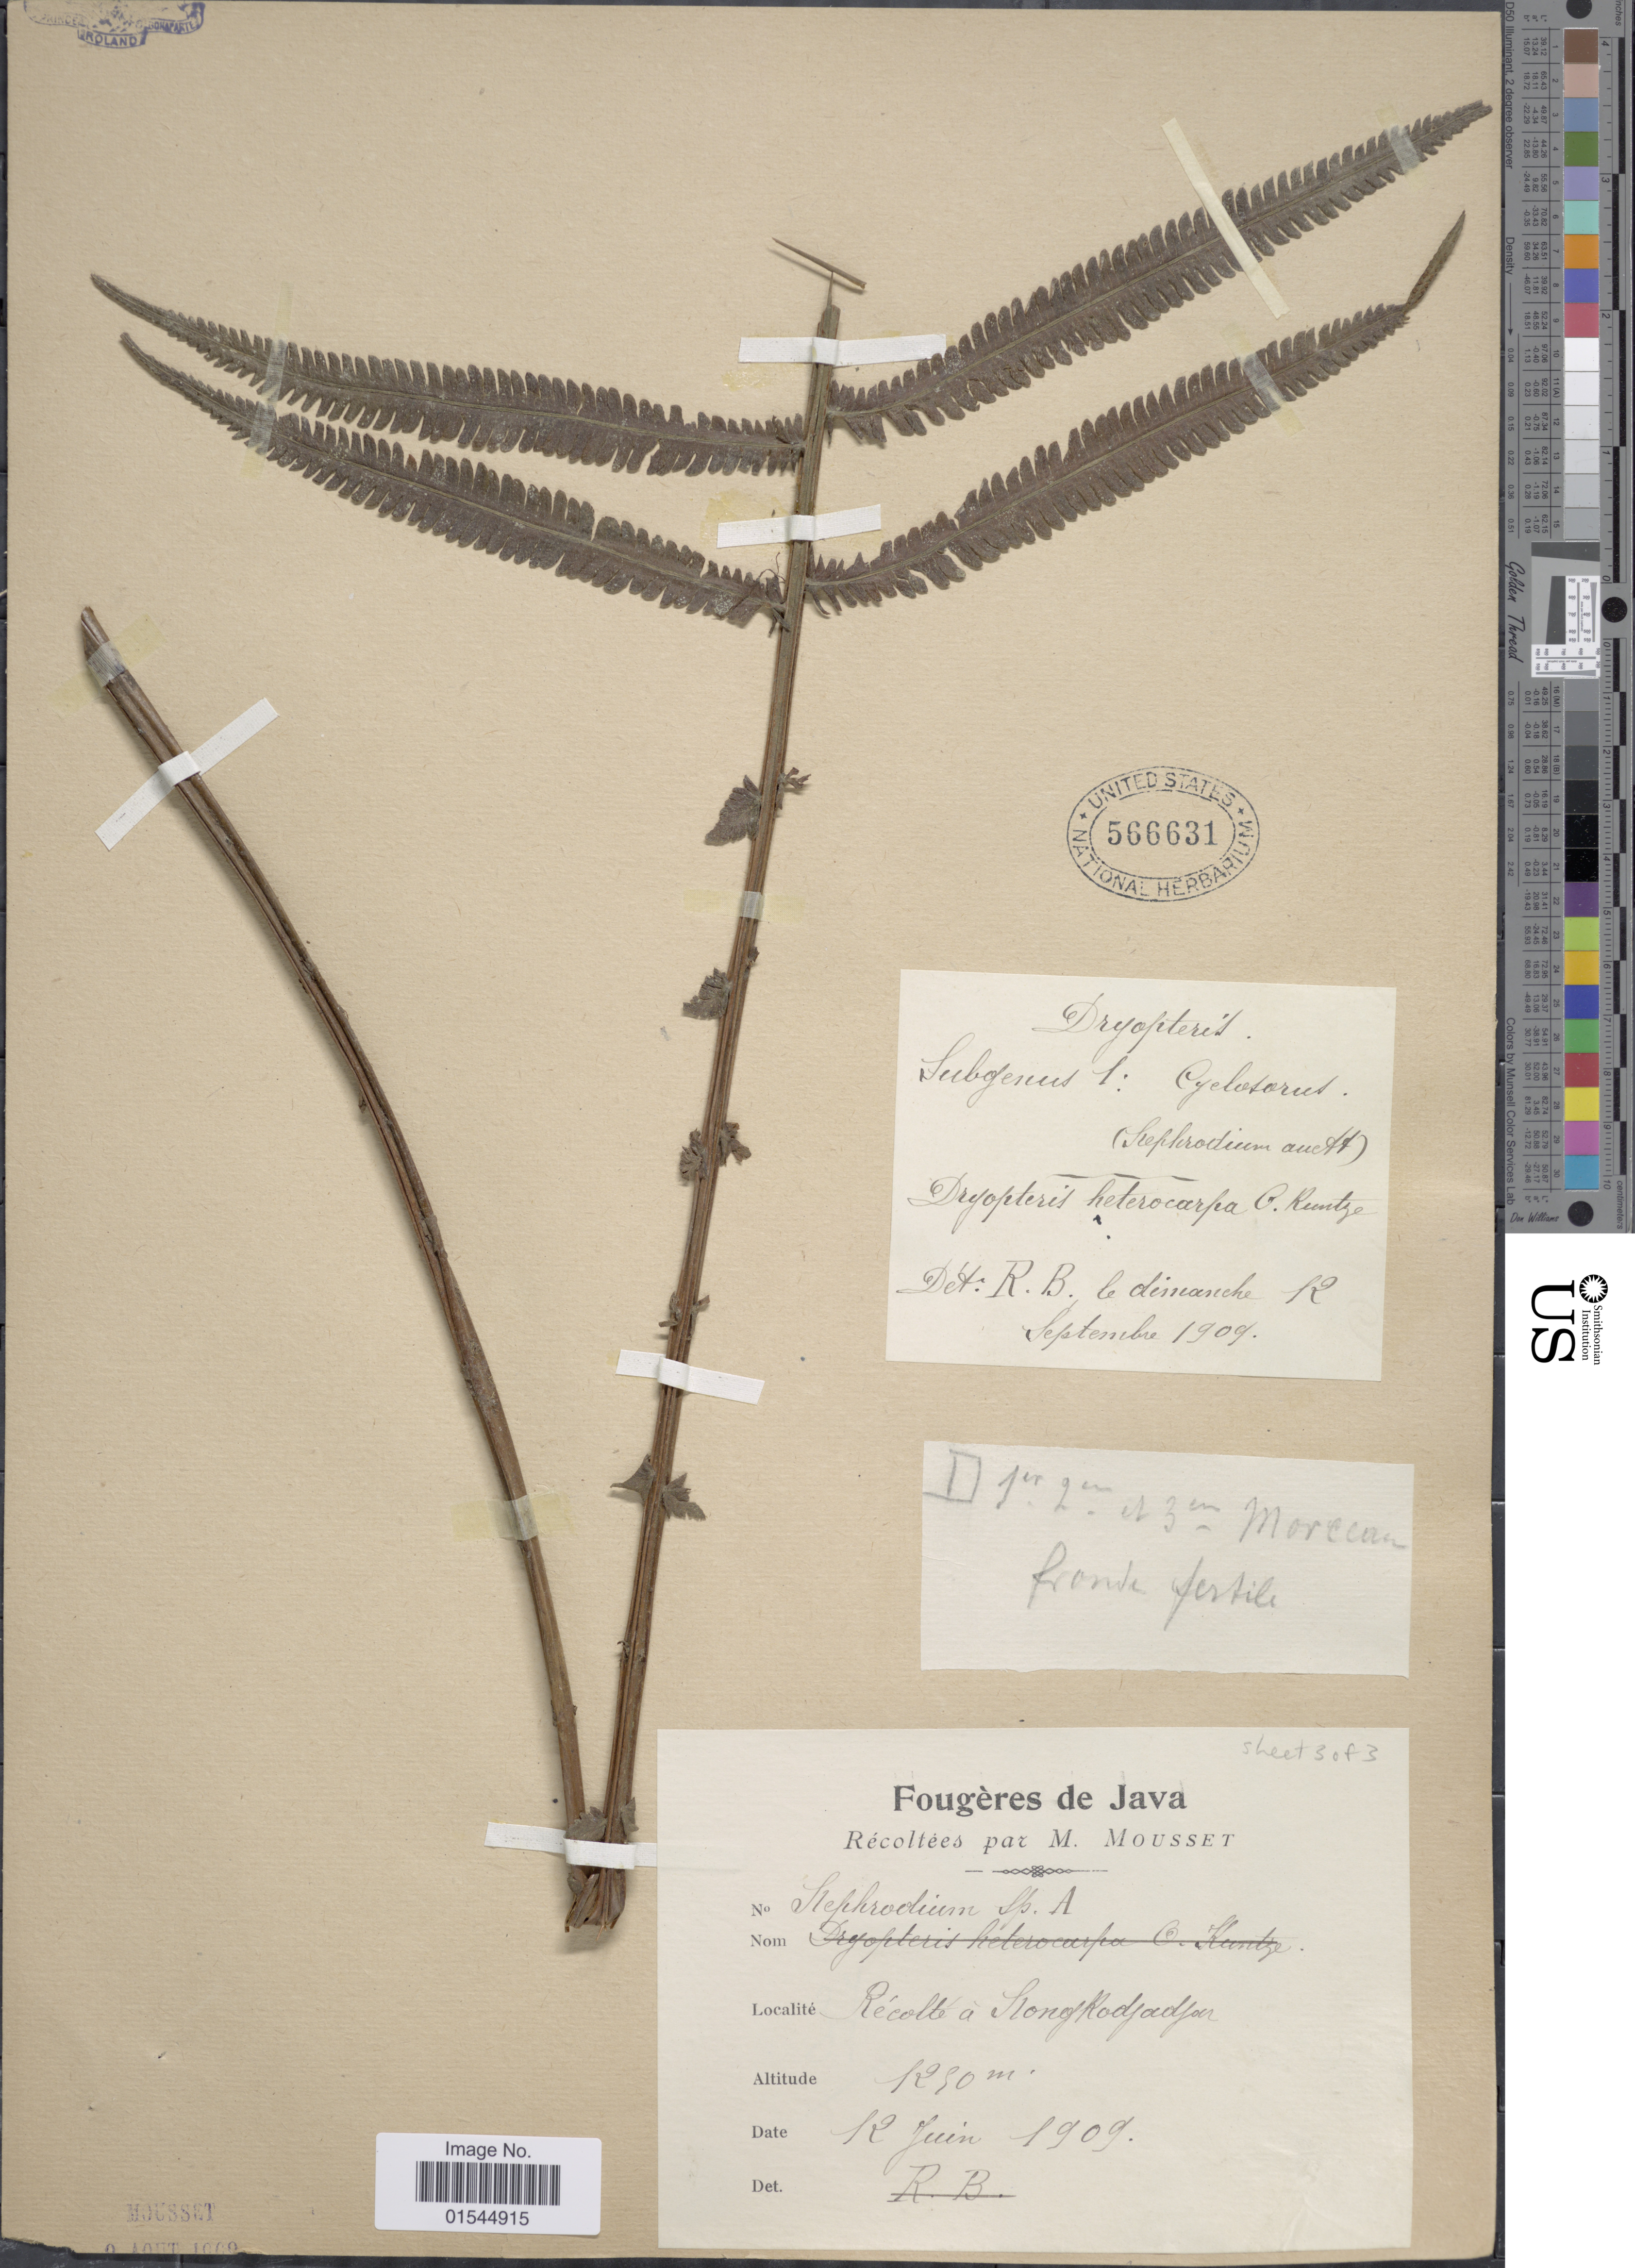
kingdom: Plantae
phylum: Tracheophyta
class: Polypodiopsida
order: Polypodiales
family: Thelypteridaceae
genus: Sphaerostephanos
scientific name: Sphaerostephanos heterocarpus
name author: (Blume) Holttum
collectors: M. Mousset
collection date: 1909-06-12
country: Indonesia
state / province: Java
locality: Recolte a Nong Kodjadjar [interpreted]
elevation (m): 1250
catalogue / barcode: US 566631